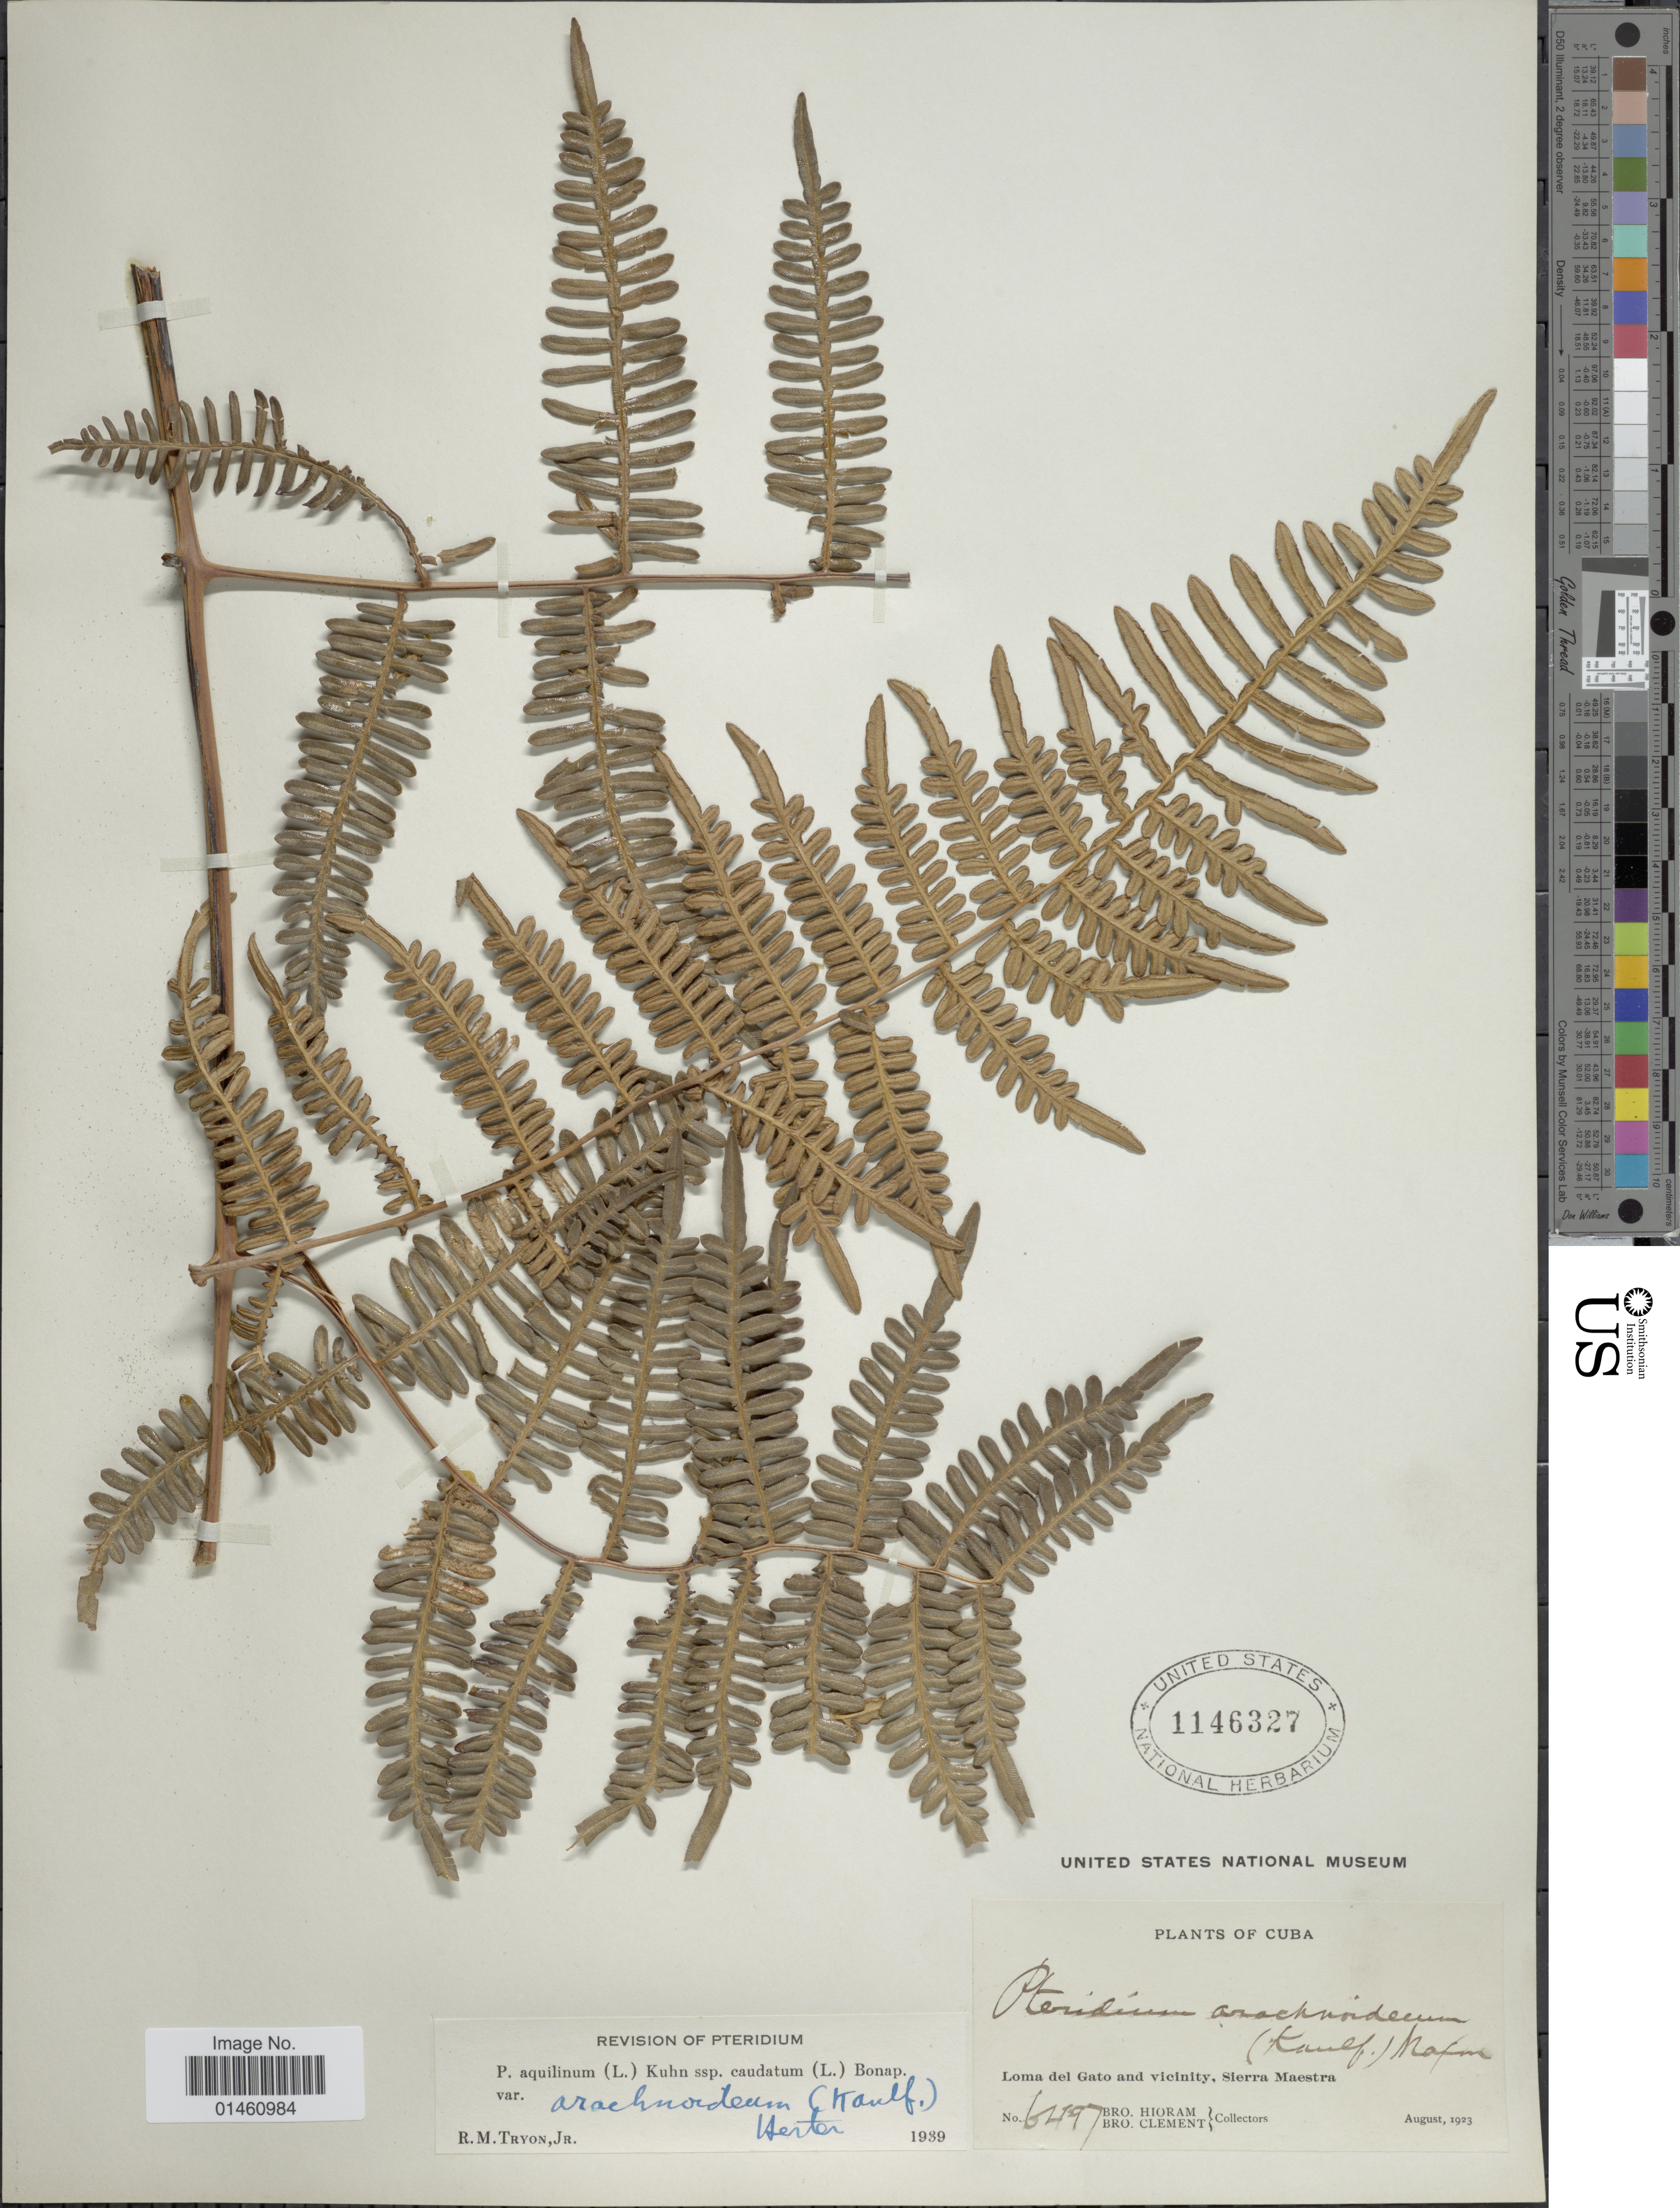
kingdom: Plantae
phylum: Tracheophyta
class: Polypodiopsida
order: Polypodiales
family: Dennstaedtiaceae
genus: Pteridium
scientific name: Pteridium aquilinum var. arachnoideum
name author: (Kaulf.) Herter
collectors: Bro. Hioram & B. Clement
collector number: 6497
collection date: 1923-08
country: Cuba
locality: Loma del Gato and vicinity, Sierra Maestra.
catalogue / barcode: US 1146327